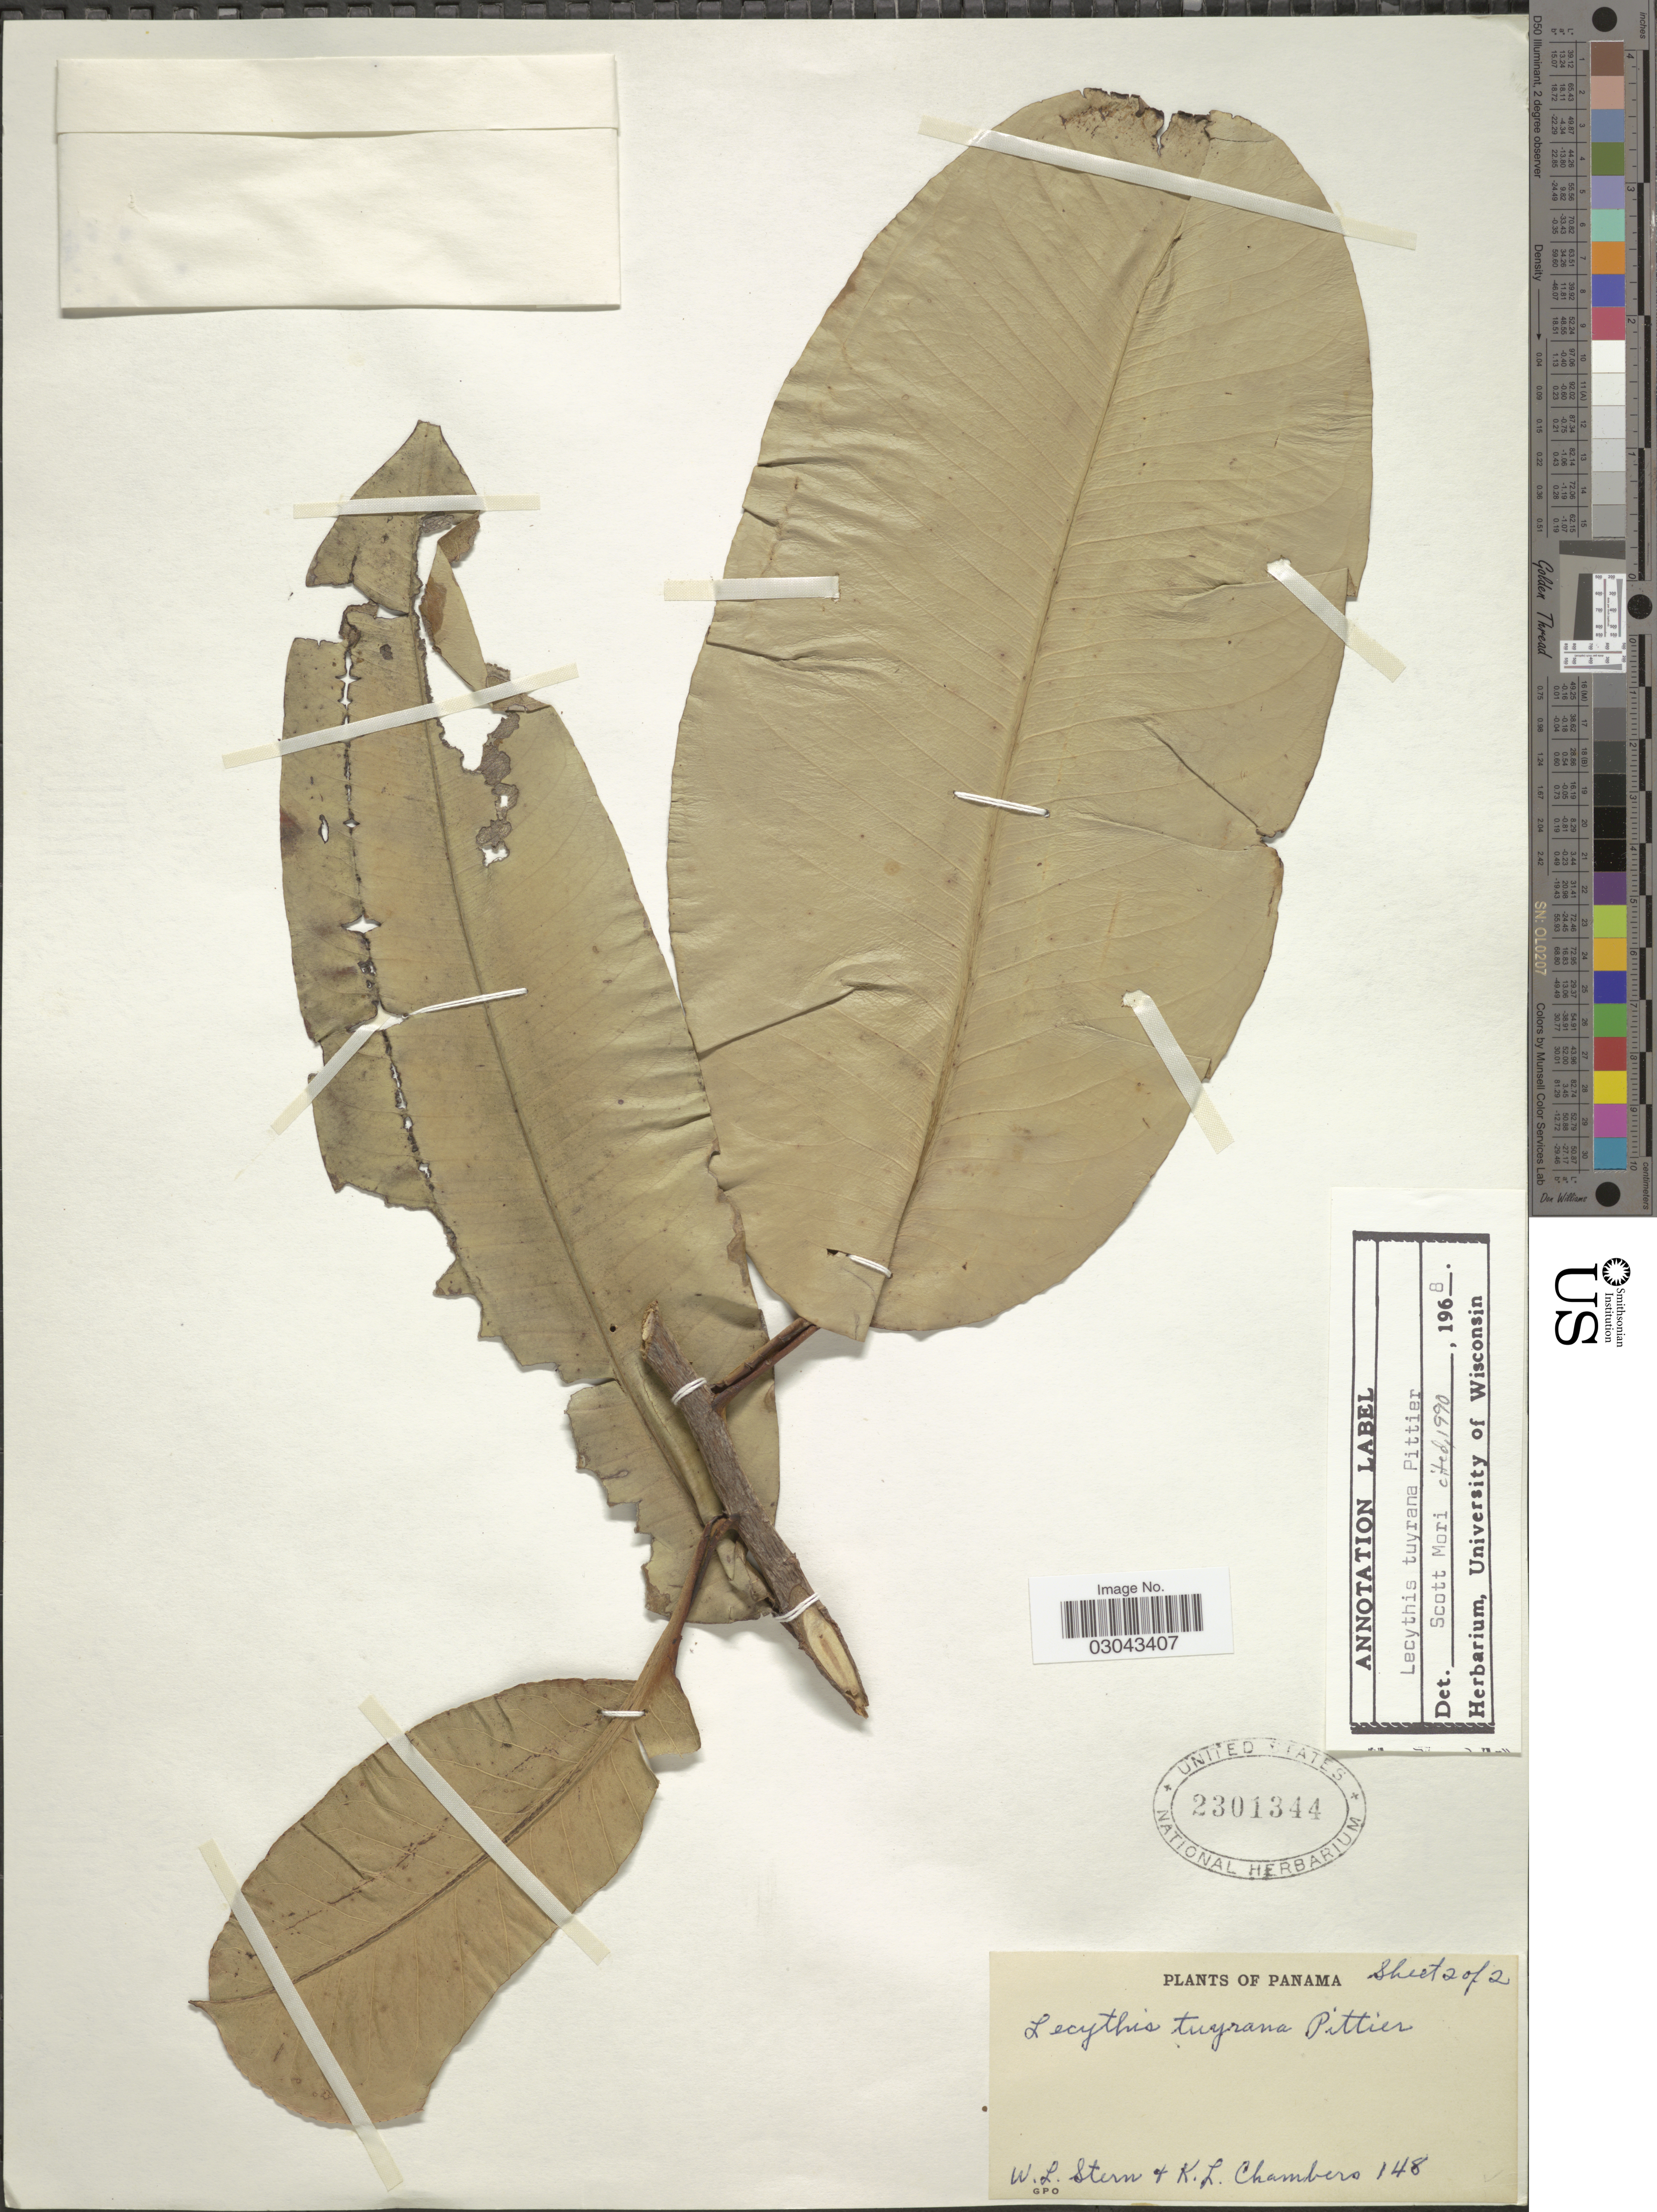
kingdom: Plantae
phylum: Tracheophyta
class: Magnoliopsida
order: Ericales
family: Lecythidaceae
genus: Lecythis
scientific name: Lecythis tuyrana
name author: Pittier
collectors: W. L. Stern & K. Chambers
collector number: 148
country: Panama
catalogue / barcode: US 2301344